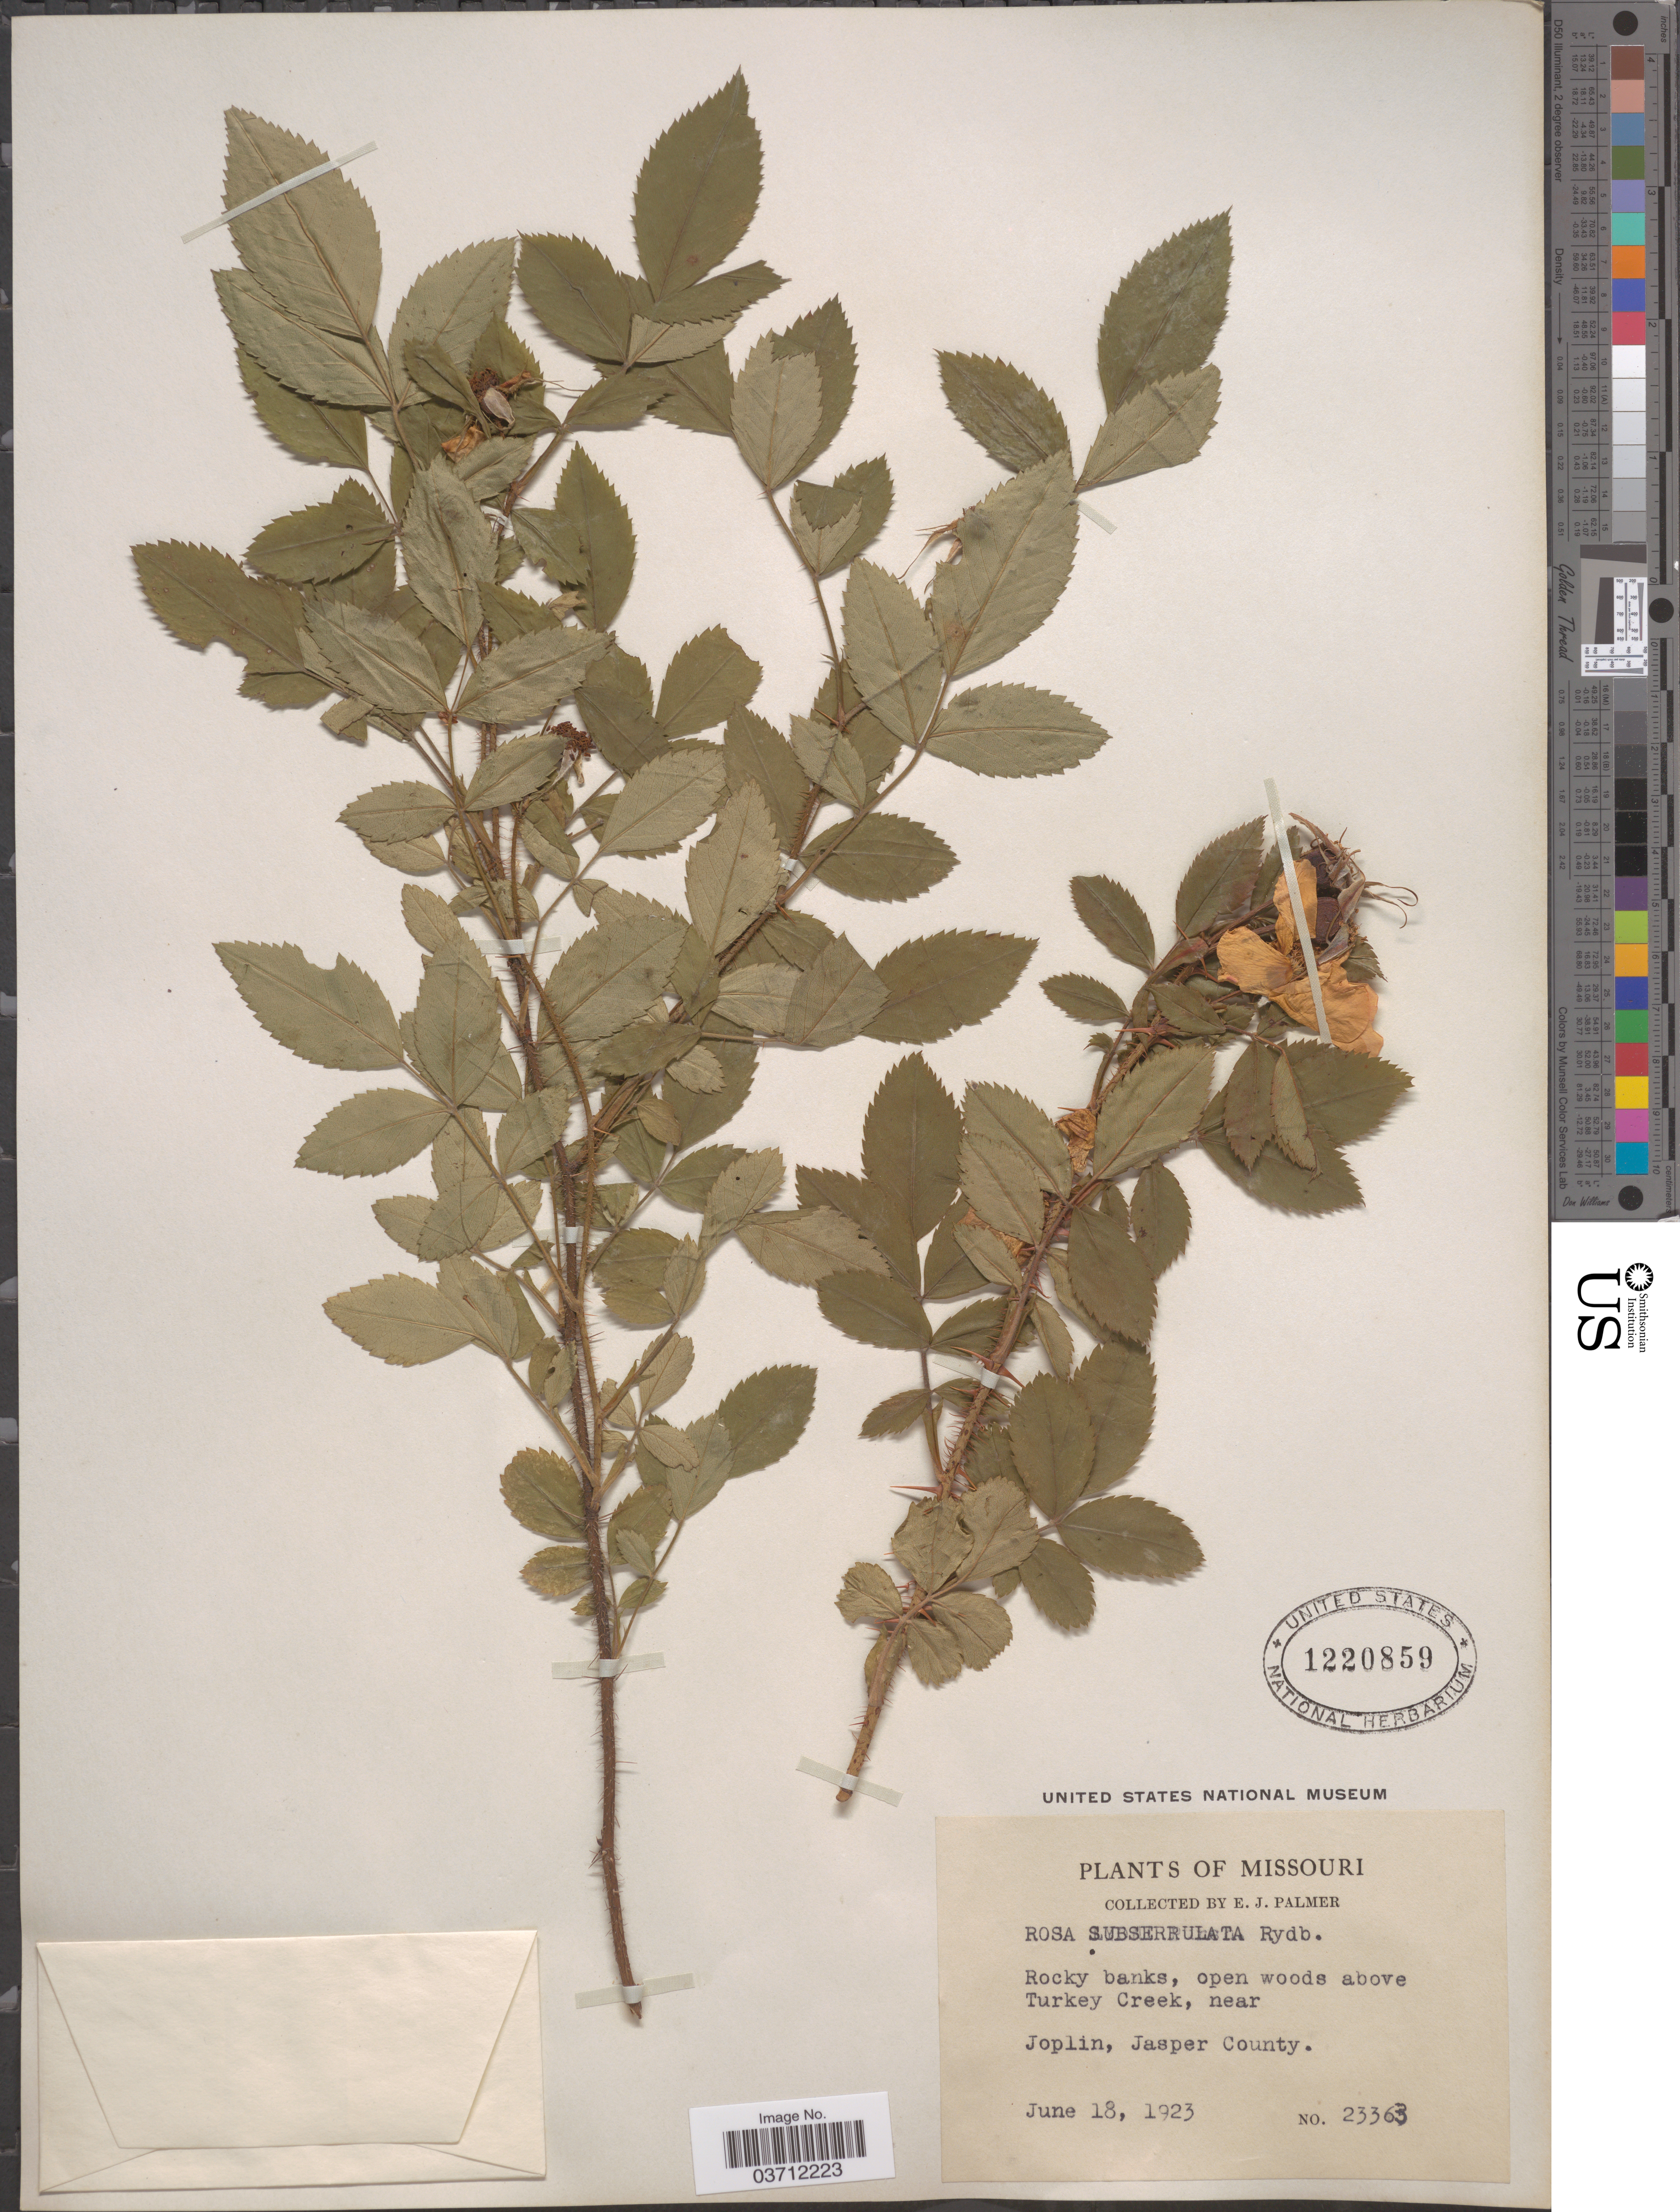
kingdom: Plantae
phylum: Tracheophyta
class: Magnoliopsida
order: Rosales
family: Rosaceae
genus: Rosa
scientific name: Rosa subserrulata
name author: Rydb.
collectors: E. J. Palmer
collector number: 23363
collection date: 1923-06-18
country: United States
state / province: Missouri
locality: Rocky banks, open woods above Turkey Creek, near Joplin, Jasper County.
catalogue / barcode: US 1220859